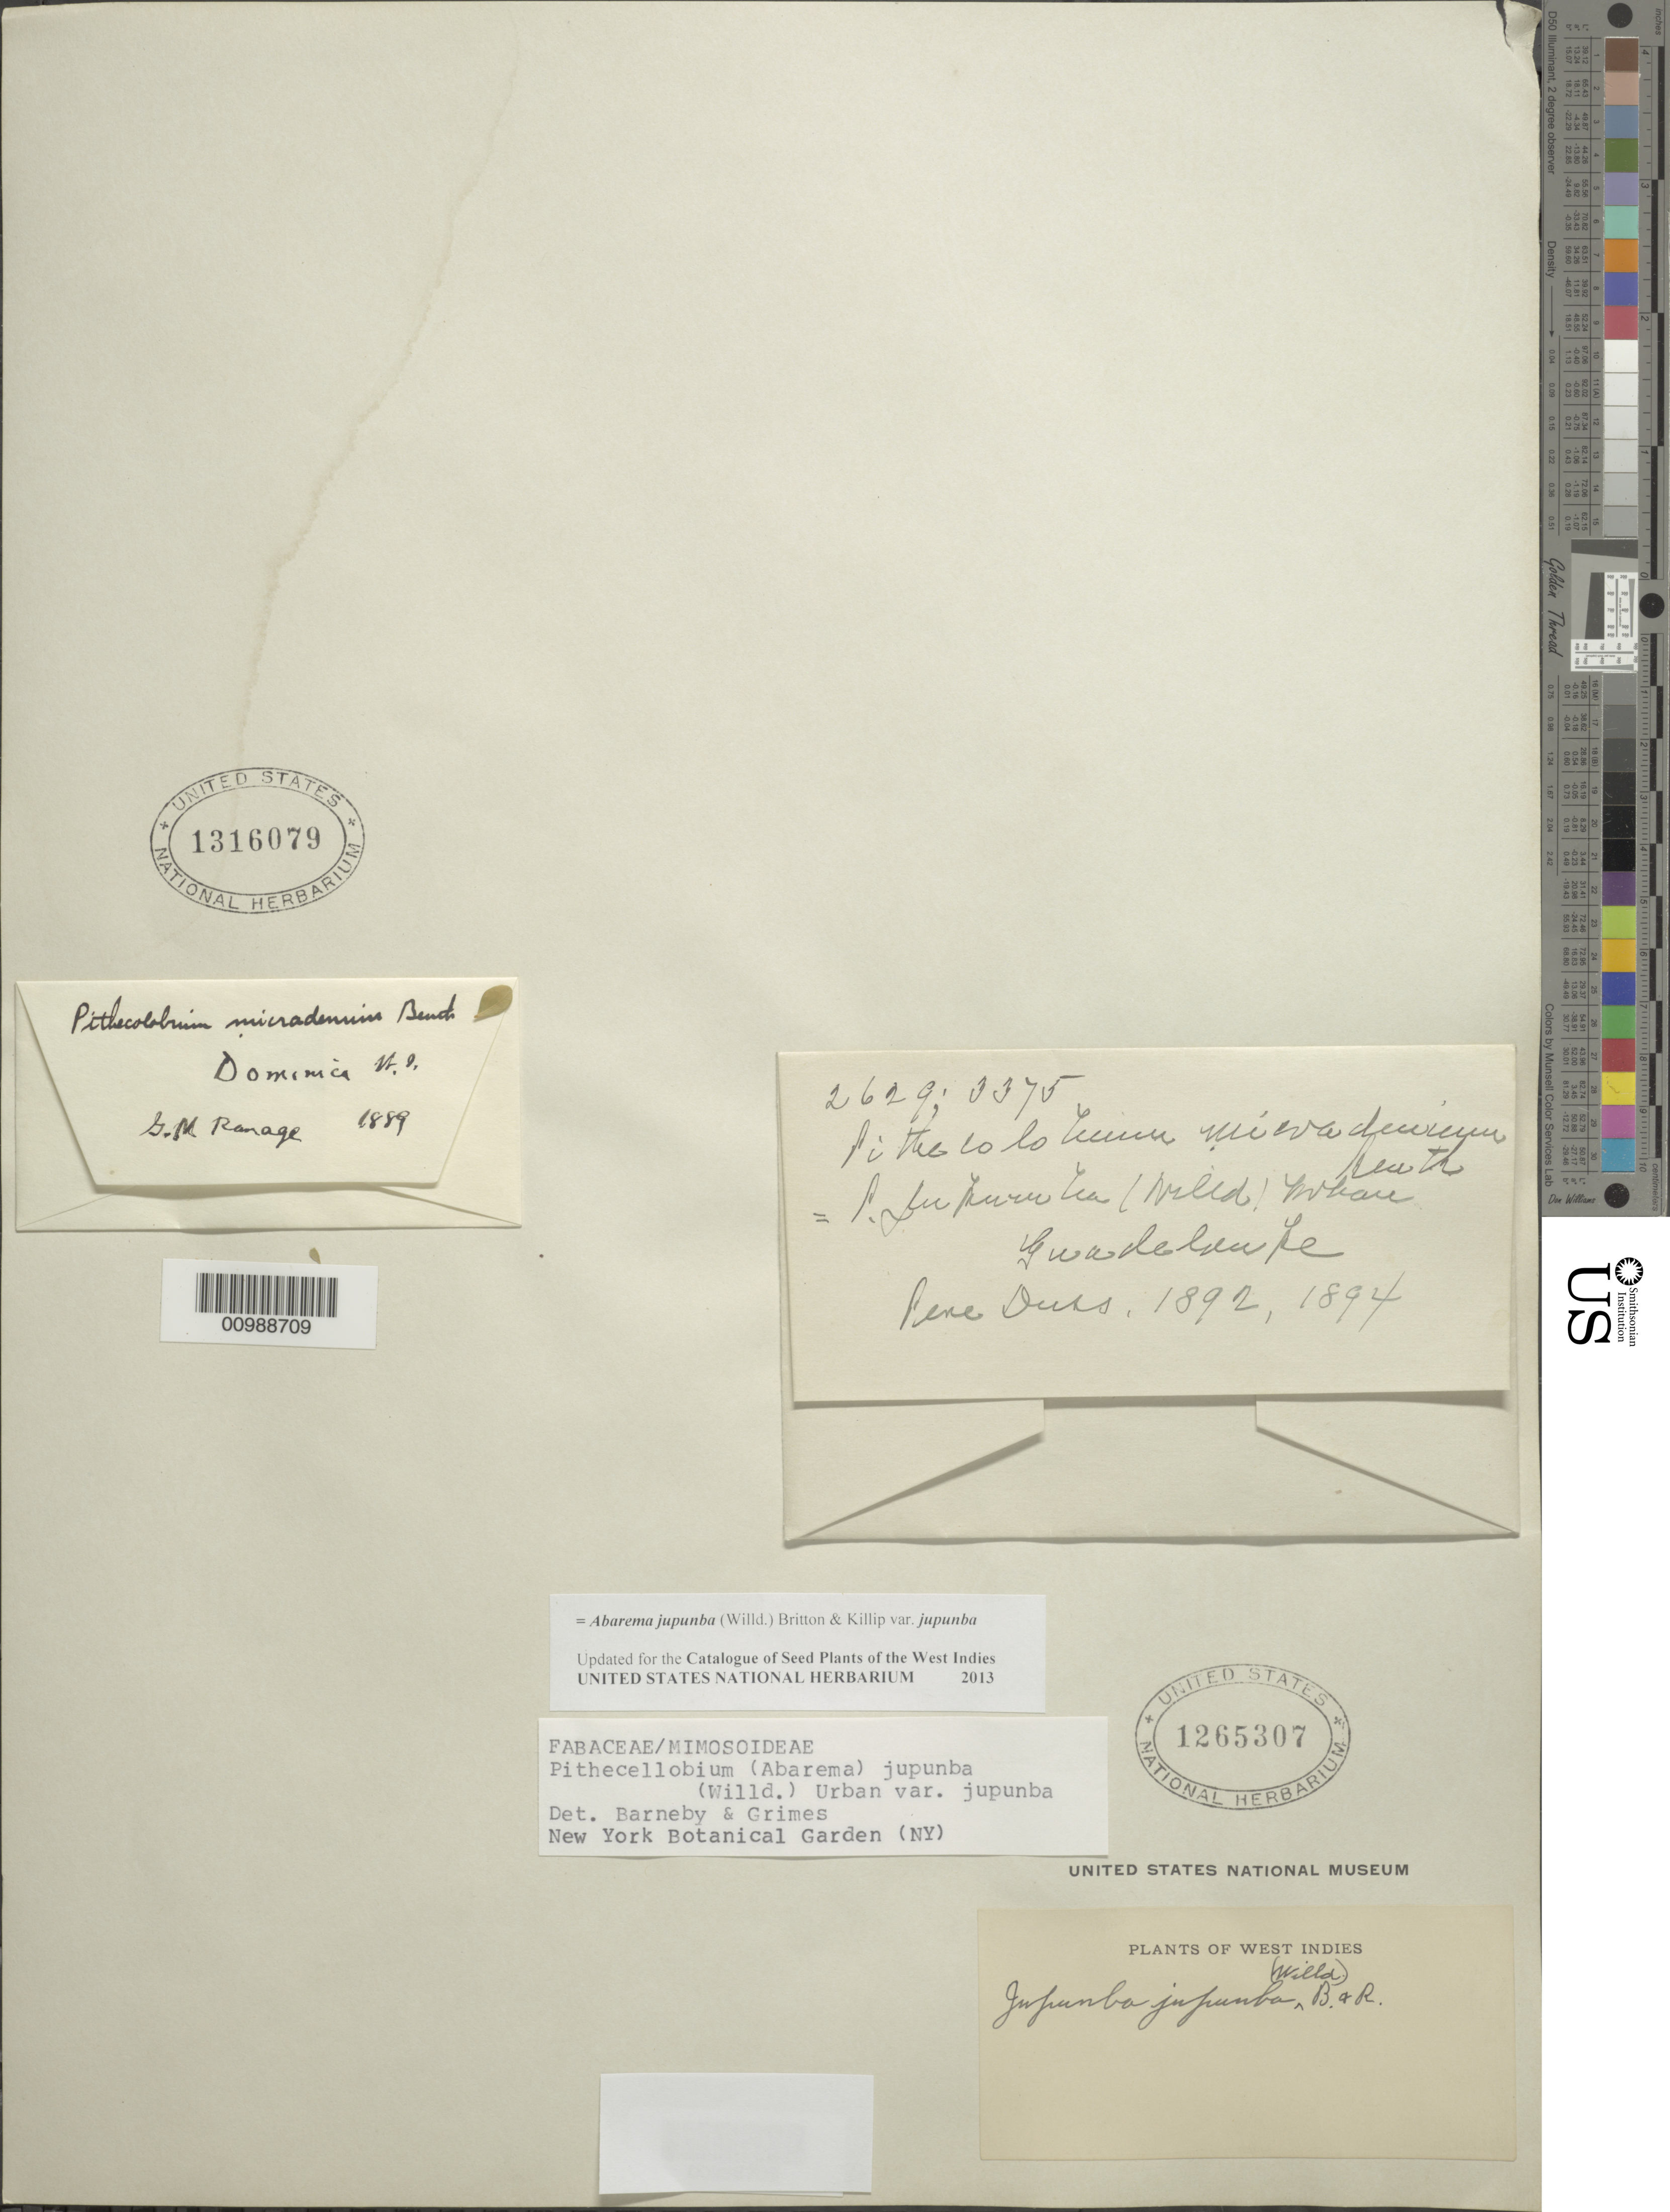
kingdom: Plantae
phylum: Tracheophyta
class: Magnoliopsida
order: Fabales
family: Fabaceae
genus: Abarema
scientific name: Abarema jupunba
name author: (Willd.) Britton & Killip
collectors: G. Ranage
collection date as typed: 1889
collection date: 1889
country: Dominica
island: Dominica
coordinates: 0 N, 0 E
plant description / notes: Two specimens on single sheet. See BC 00988708.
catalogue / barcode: US 1316079